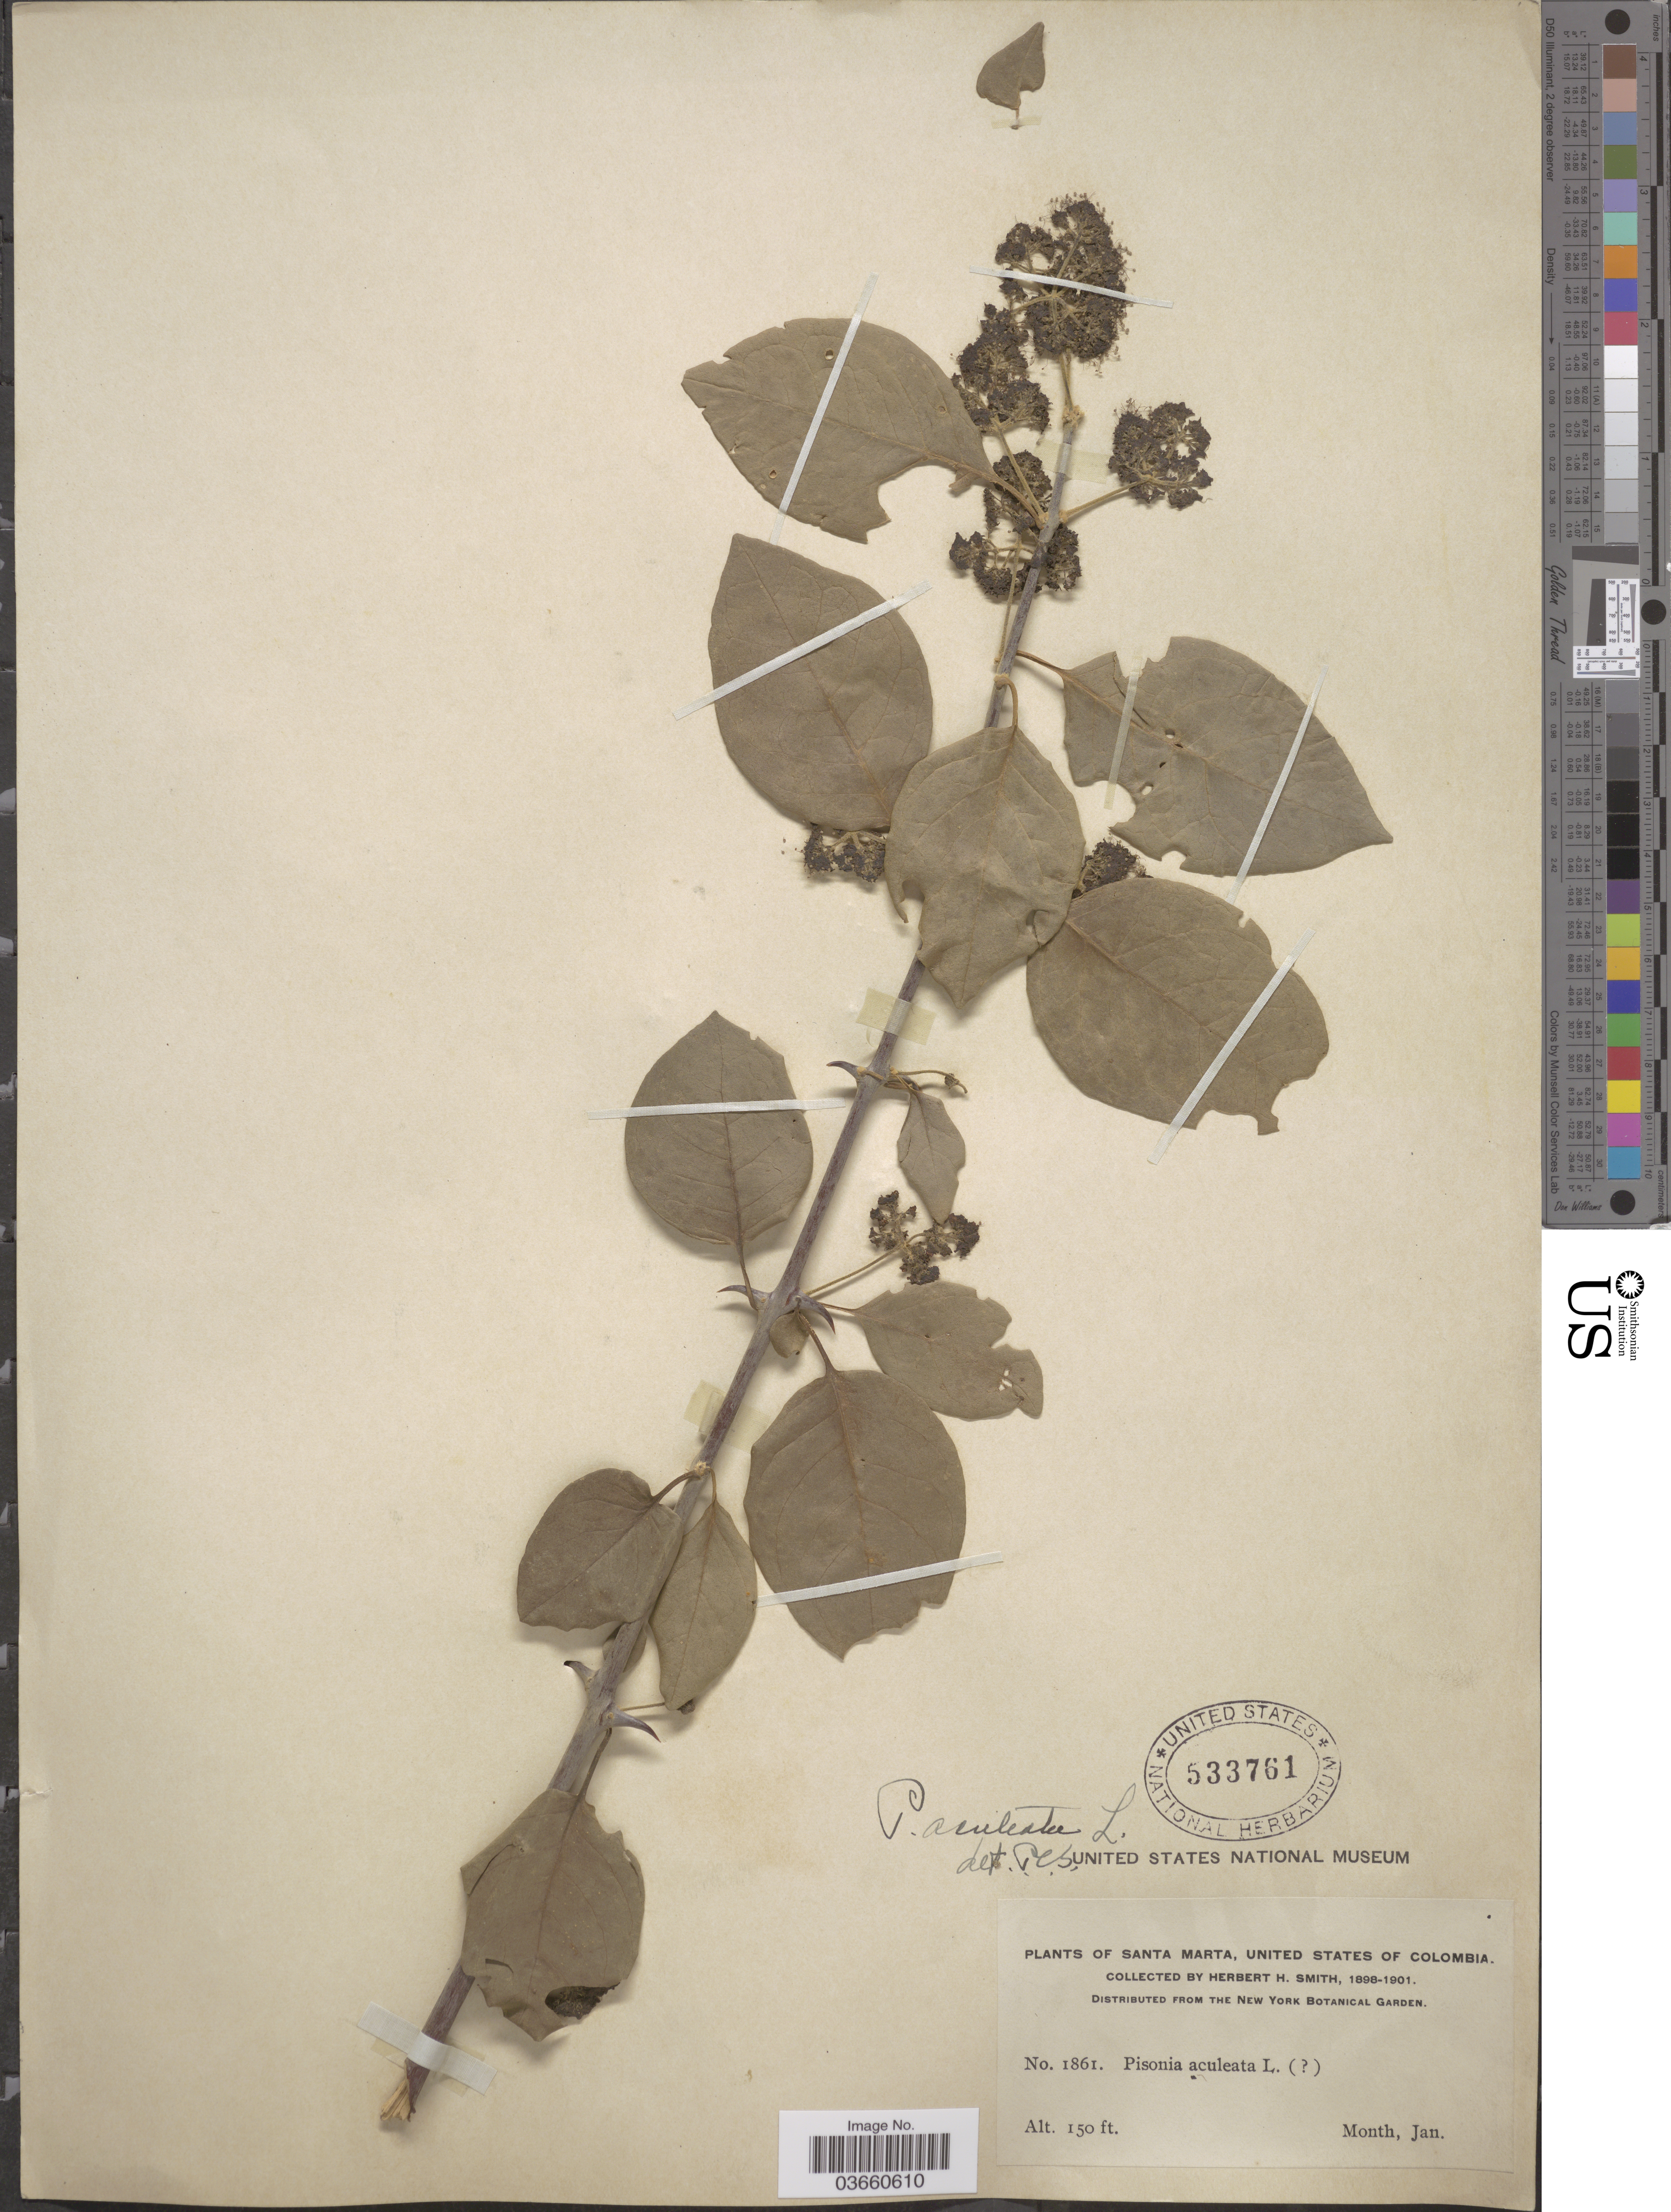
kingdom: Plantae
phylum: Tracheophyta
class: Magnoliopsida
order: Caryophyllales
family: Nyctaginaceae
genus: Pisonia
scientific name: Pisonia aculeata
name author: L.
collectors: Herbert H. Smith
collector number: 1861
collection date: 1898-01/1901-01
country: Colombia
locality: Santa Marta, United States of Colombia.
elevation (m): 46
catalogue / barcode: US 533761